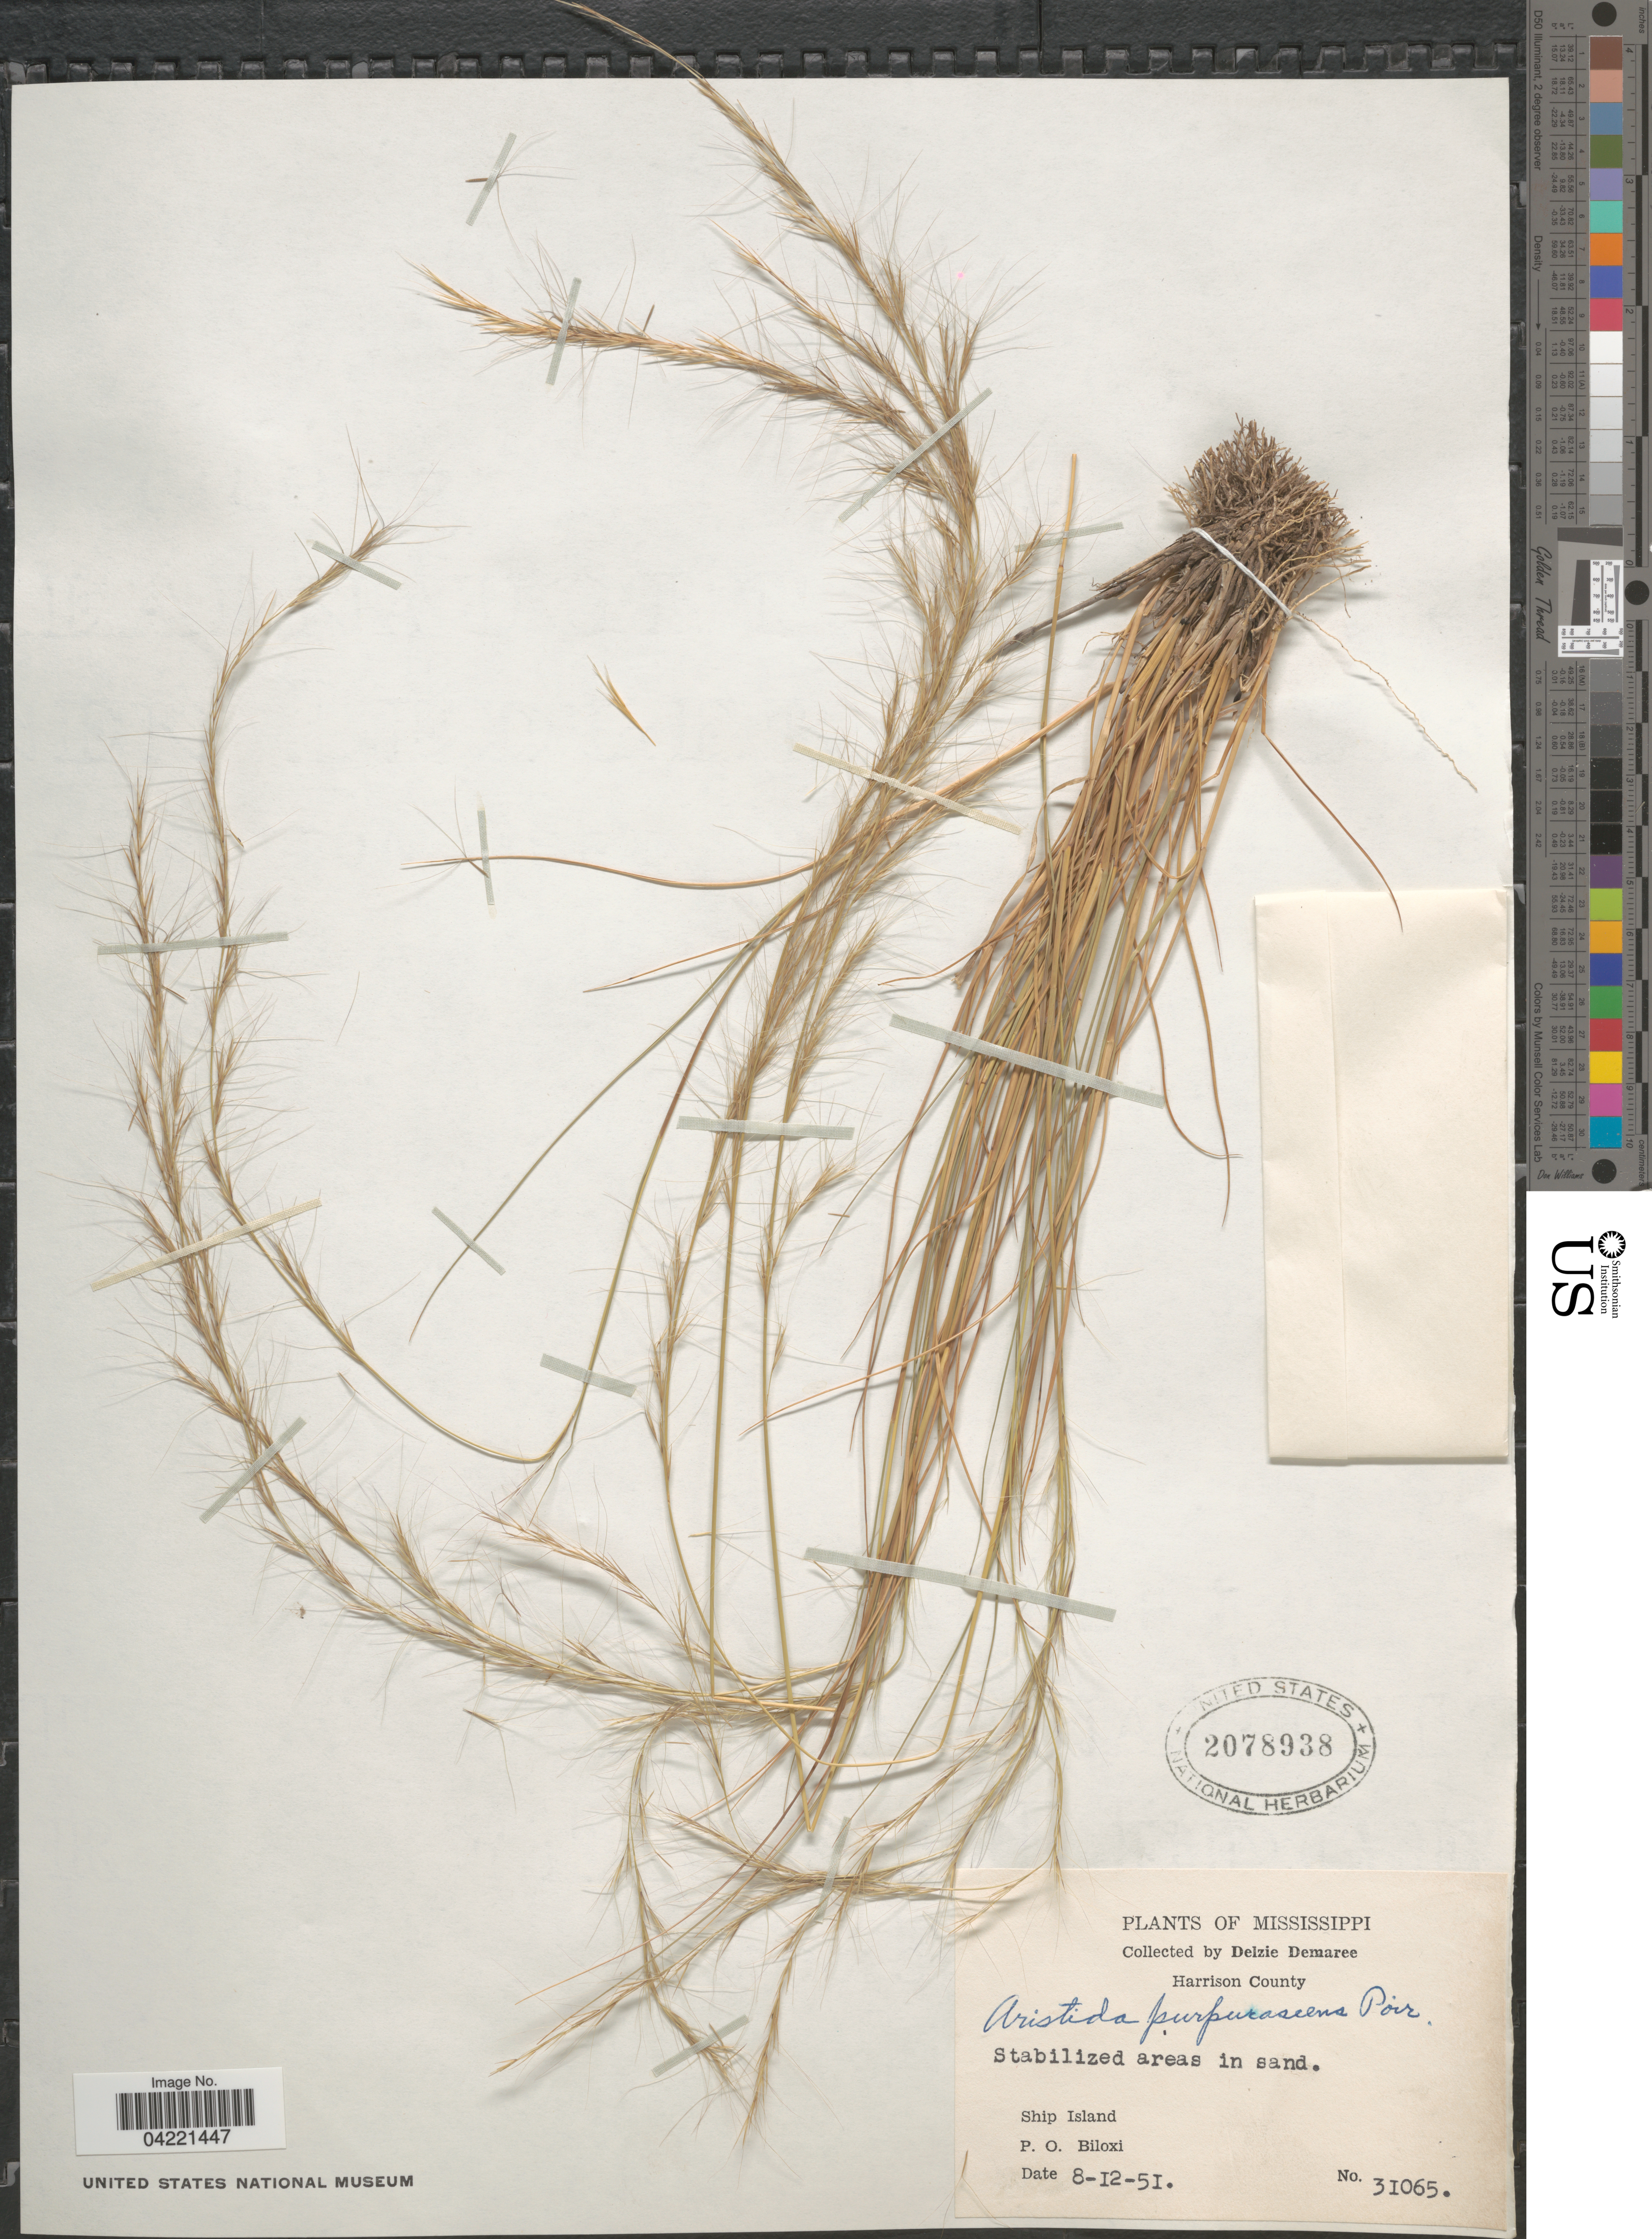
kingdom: Plantae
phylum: Tracheophyta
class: Liliopsida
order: Poales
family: Poaceae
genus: Aristida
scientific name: Aristida purpurascens var. purpurescens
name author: Poir.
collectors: D. Demaree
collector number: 31065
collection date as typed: Transcribed d/m/y: 12/8/51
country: United States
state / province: Mississippi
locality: Harrison County. Ship Island. P. O. Biloxi.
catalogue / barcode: US 2078938